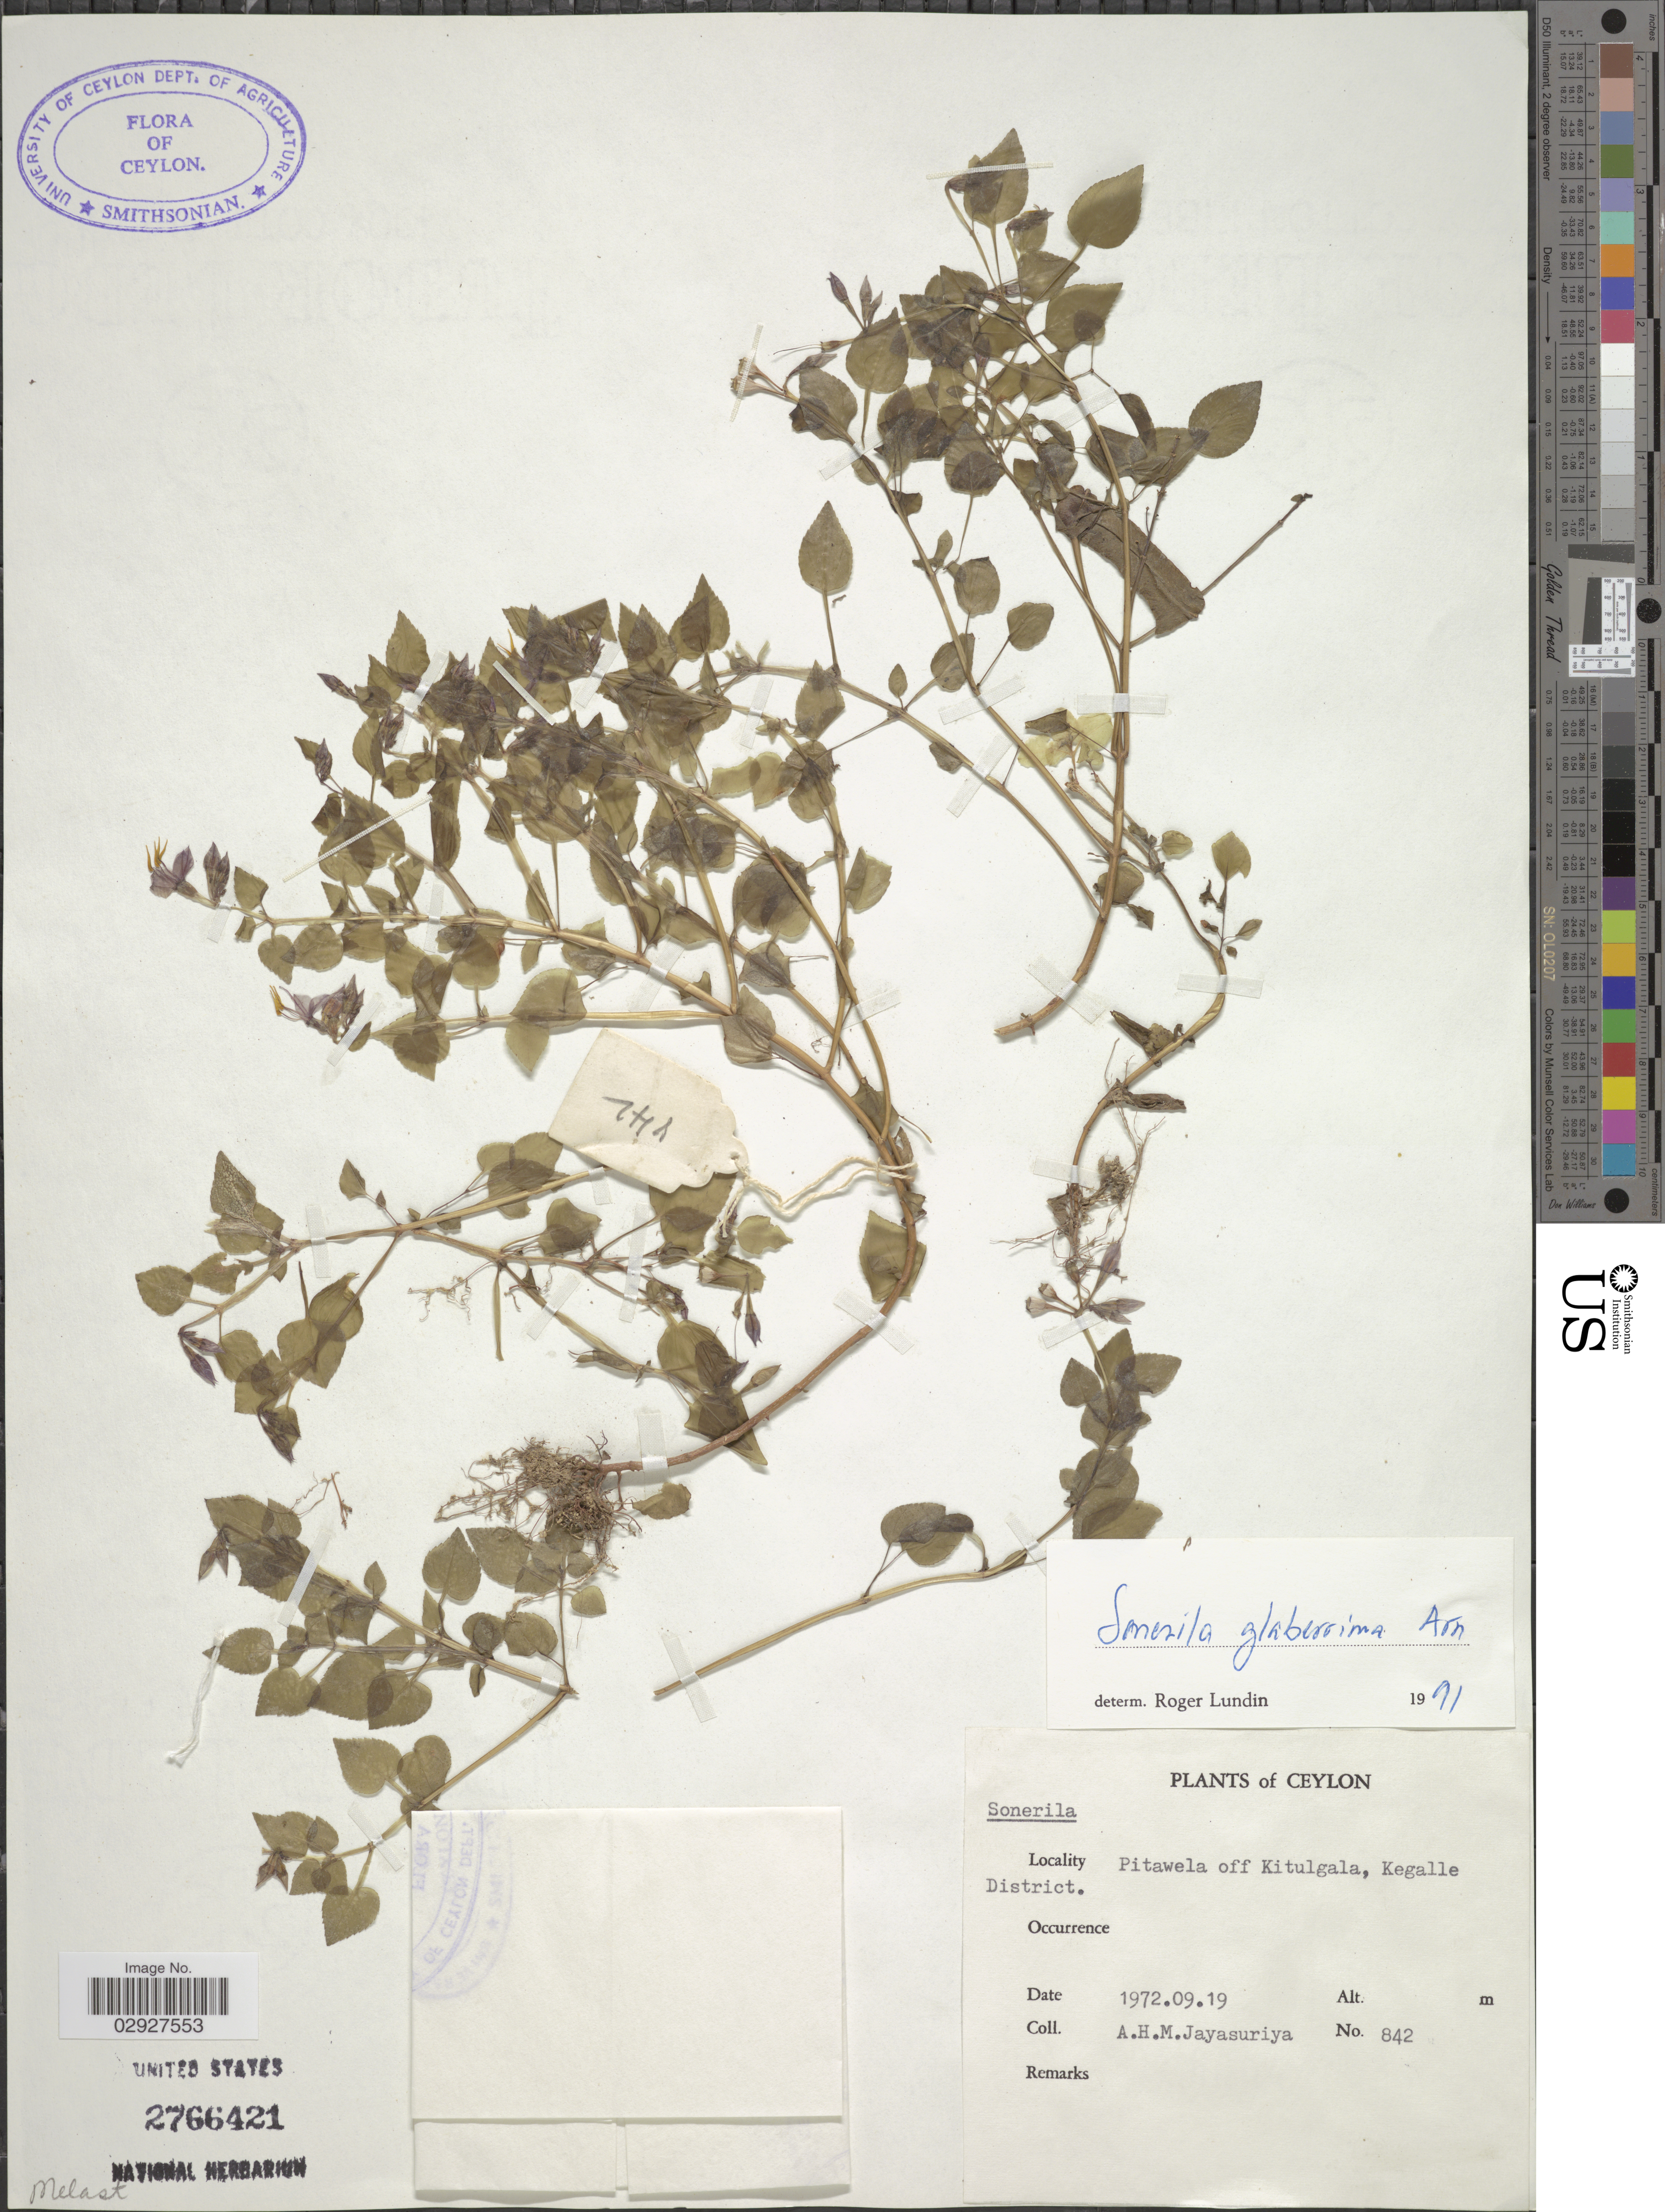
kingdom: Plantae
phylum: Tracheophyta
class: Magnoliopsida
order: Myrtales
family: Melastomataceae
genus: Sonerila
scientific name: Sonerila glaberrima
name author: Arn.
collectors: A. Jayasuriya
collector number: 842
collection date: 1972-09-19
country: Sri Lanka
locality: Ceylon. Pitawela off Kitulgala, Kegalle District.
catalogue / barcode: US 2766421